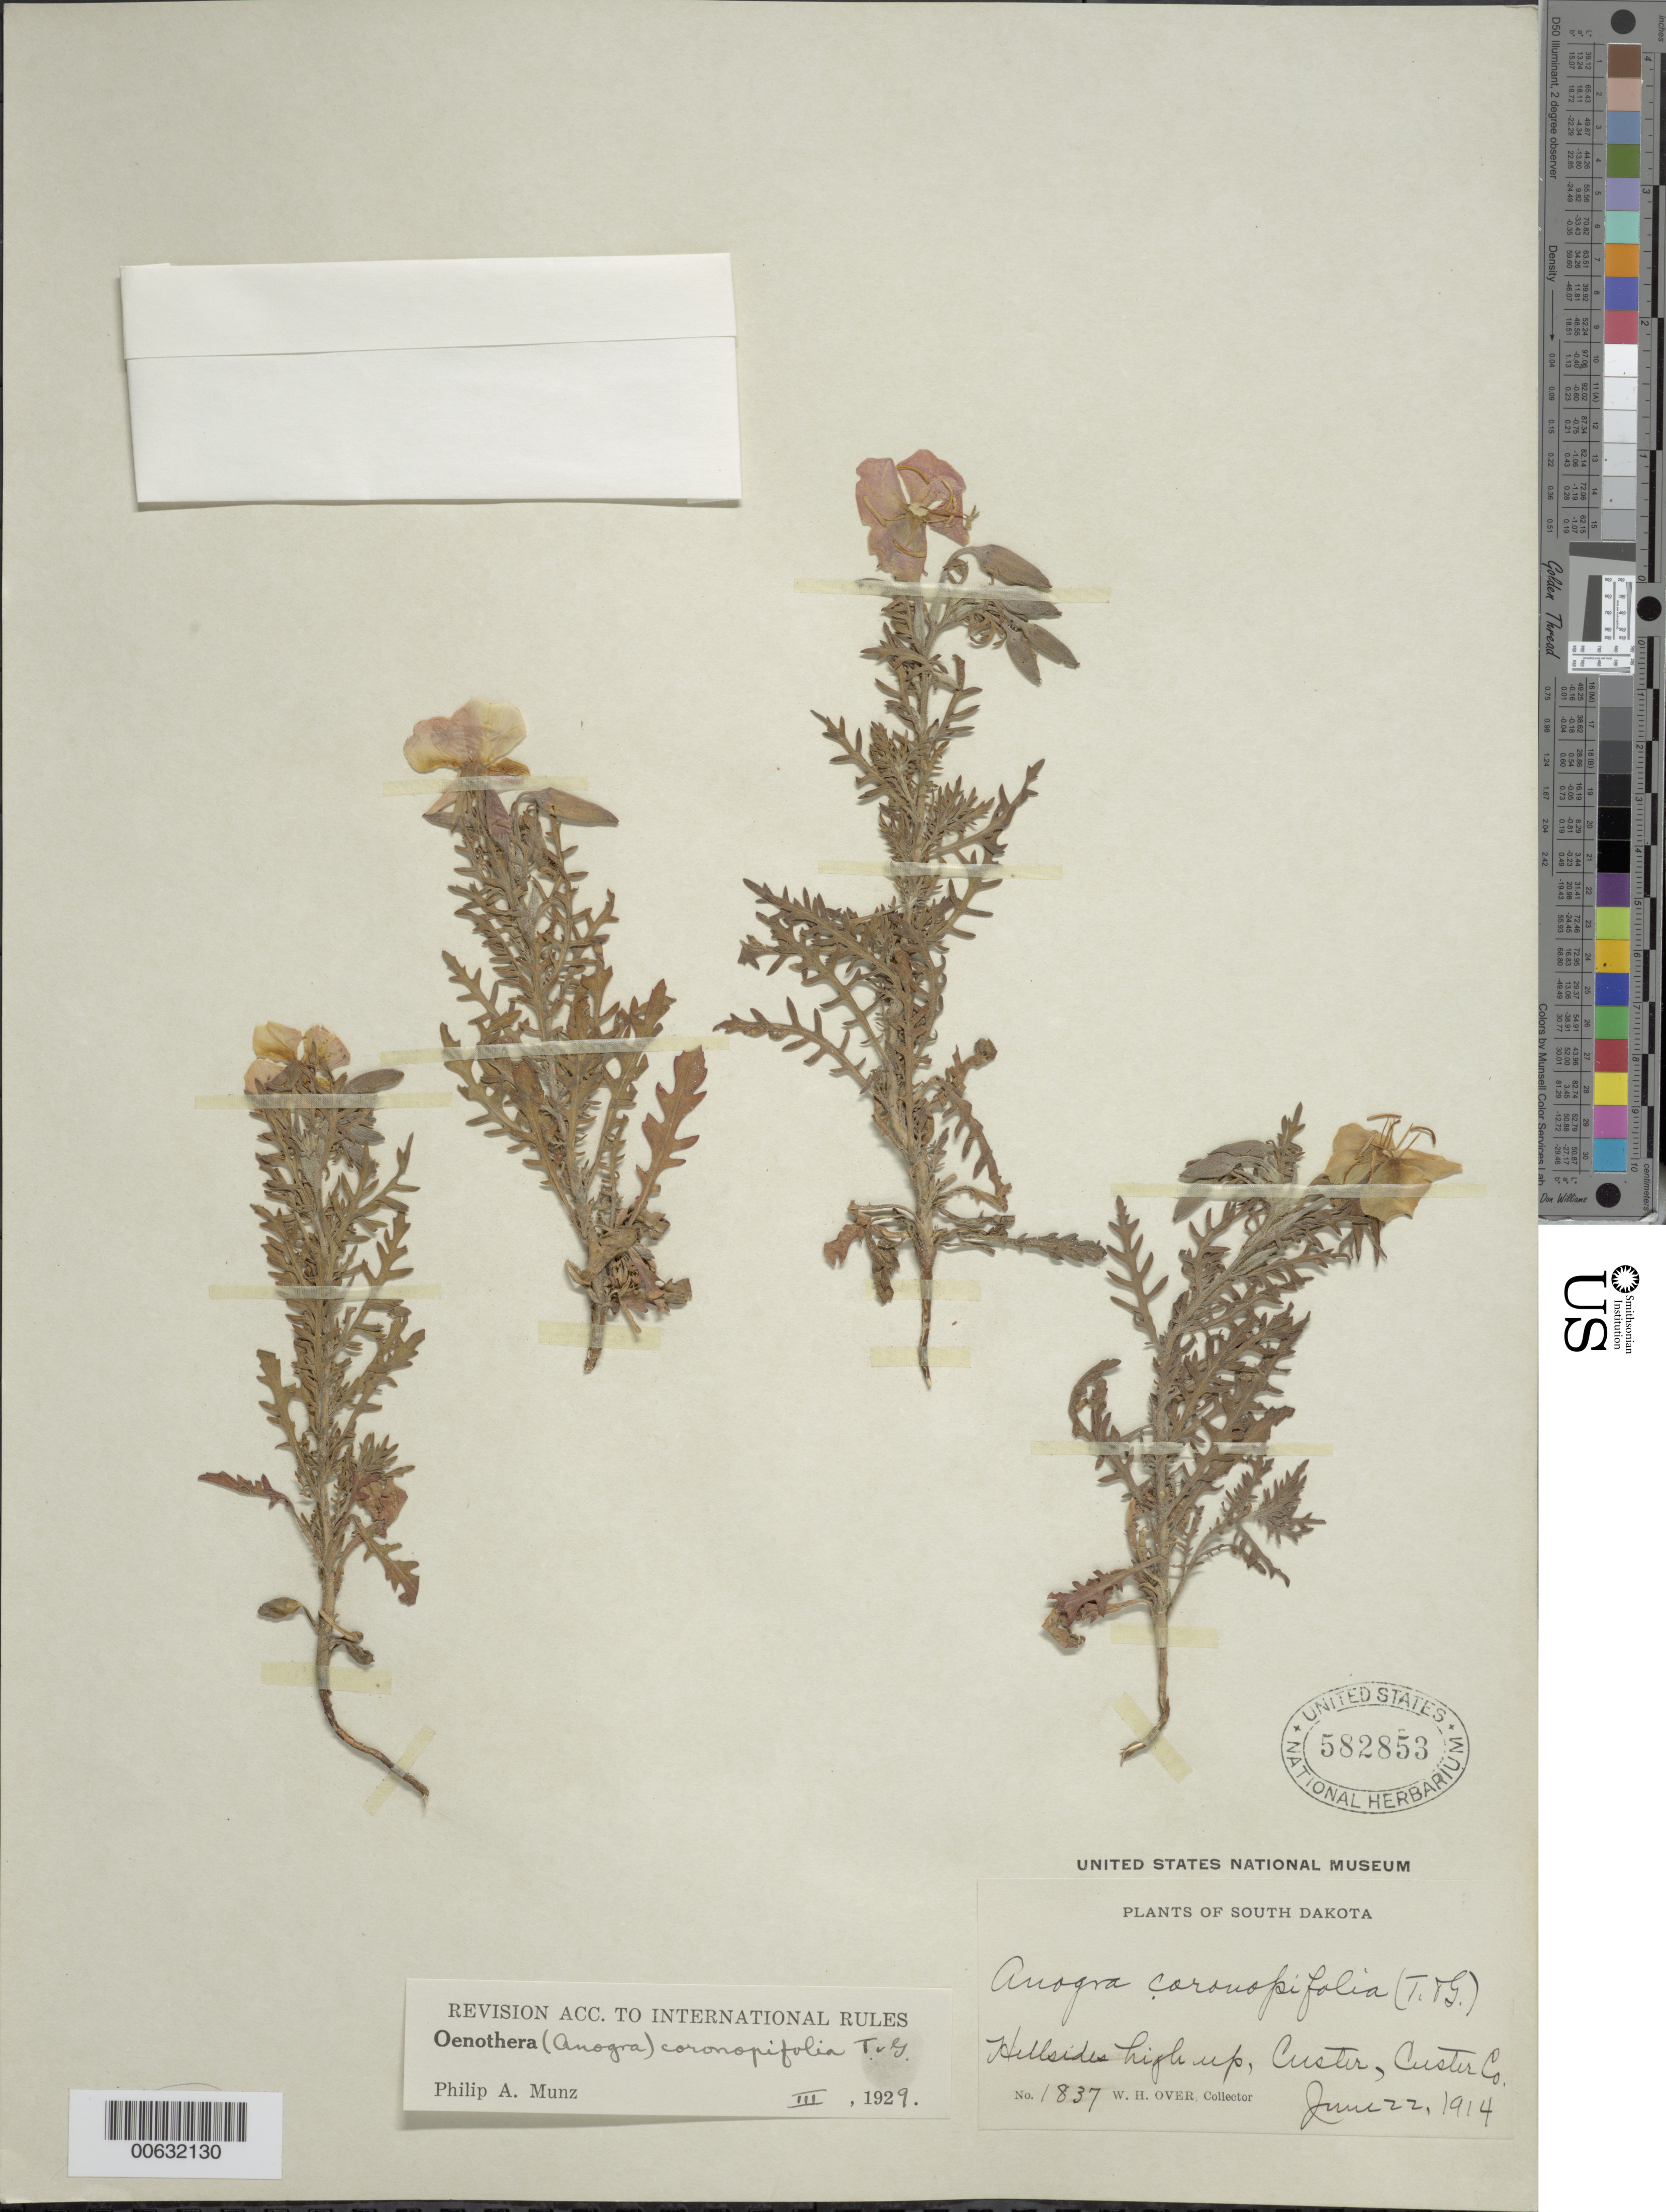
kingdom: Plantae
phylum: Tracheophyta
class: Magnoliopsida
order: Myrtales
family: Onagraceae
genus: Oenothera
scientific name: Oenothera coronopifolia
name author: Torr. & A. Gray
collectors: W. Over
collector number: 1837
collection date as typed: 22 Jun 1914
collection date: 1914-06-22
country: United States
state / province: South Dakota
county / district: Custer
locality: Custer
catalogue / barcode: US 582853